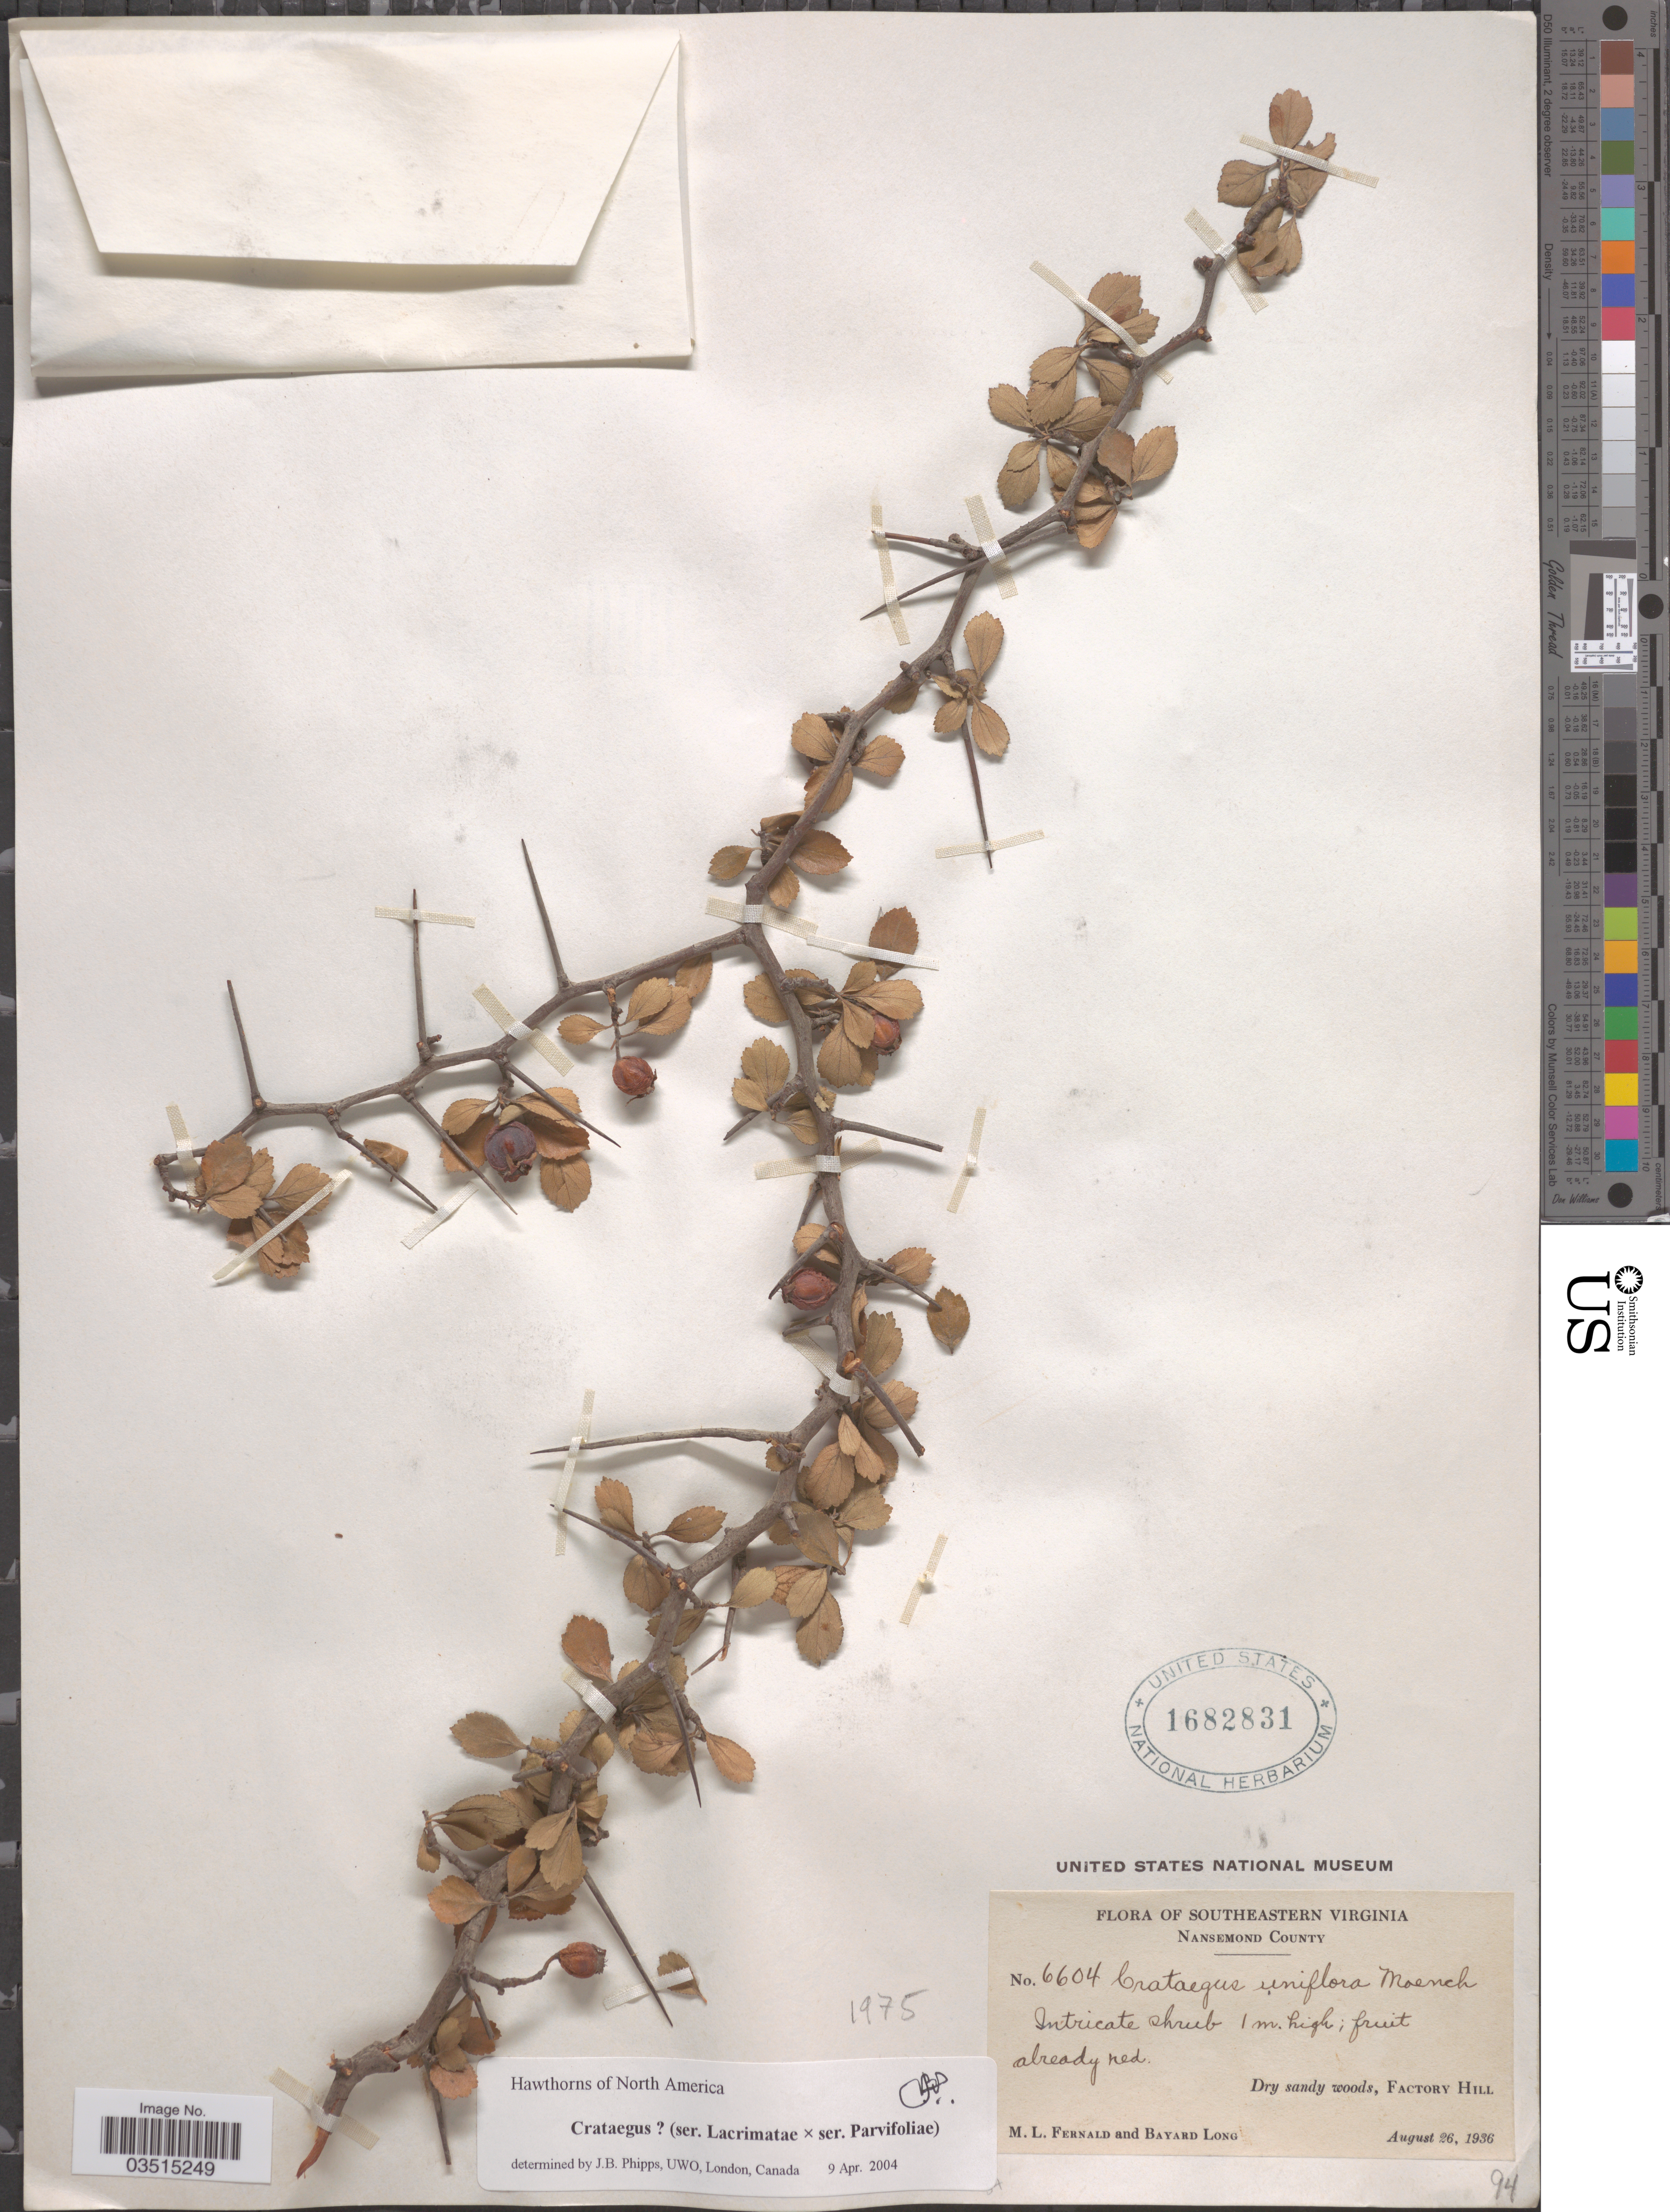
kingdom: Plantae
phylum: Tracheophyta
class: Magnoliopsida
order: Rosales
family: Rosaceae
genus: Crataegus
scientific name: Crataegus lacrimata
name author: Small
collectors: M. L. Fernald & B. Long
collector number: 6604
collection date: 1936-08-26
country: United States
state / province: Virginia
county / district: City of Suffolk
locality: Southeastern Virginia. Nansemond County. Factory Hill.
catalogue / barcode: US 1682831